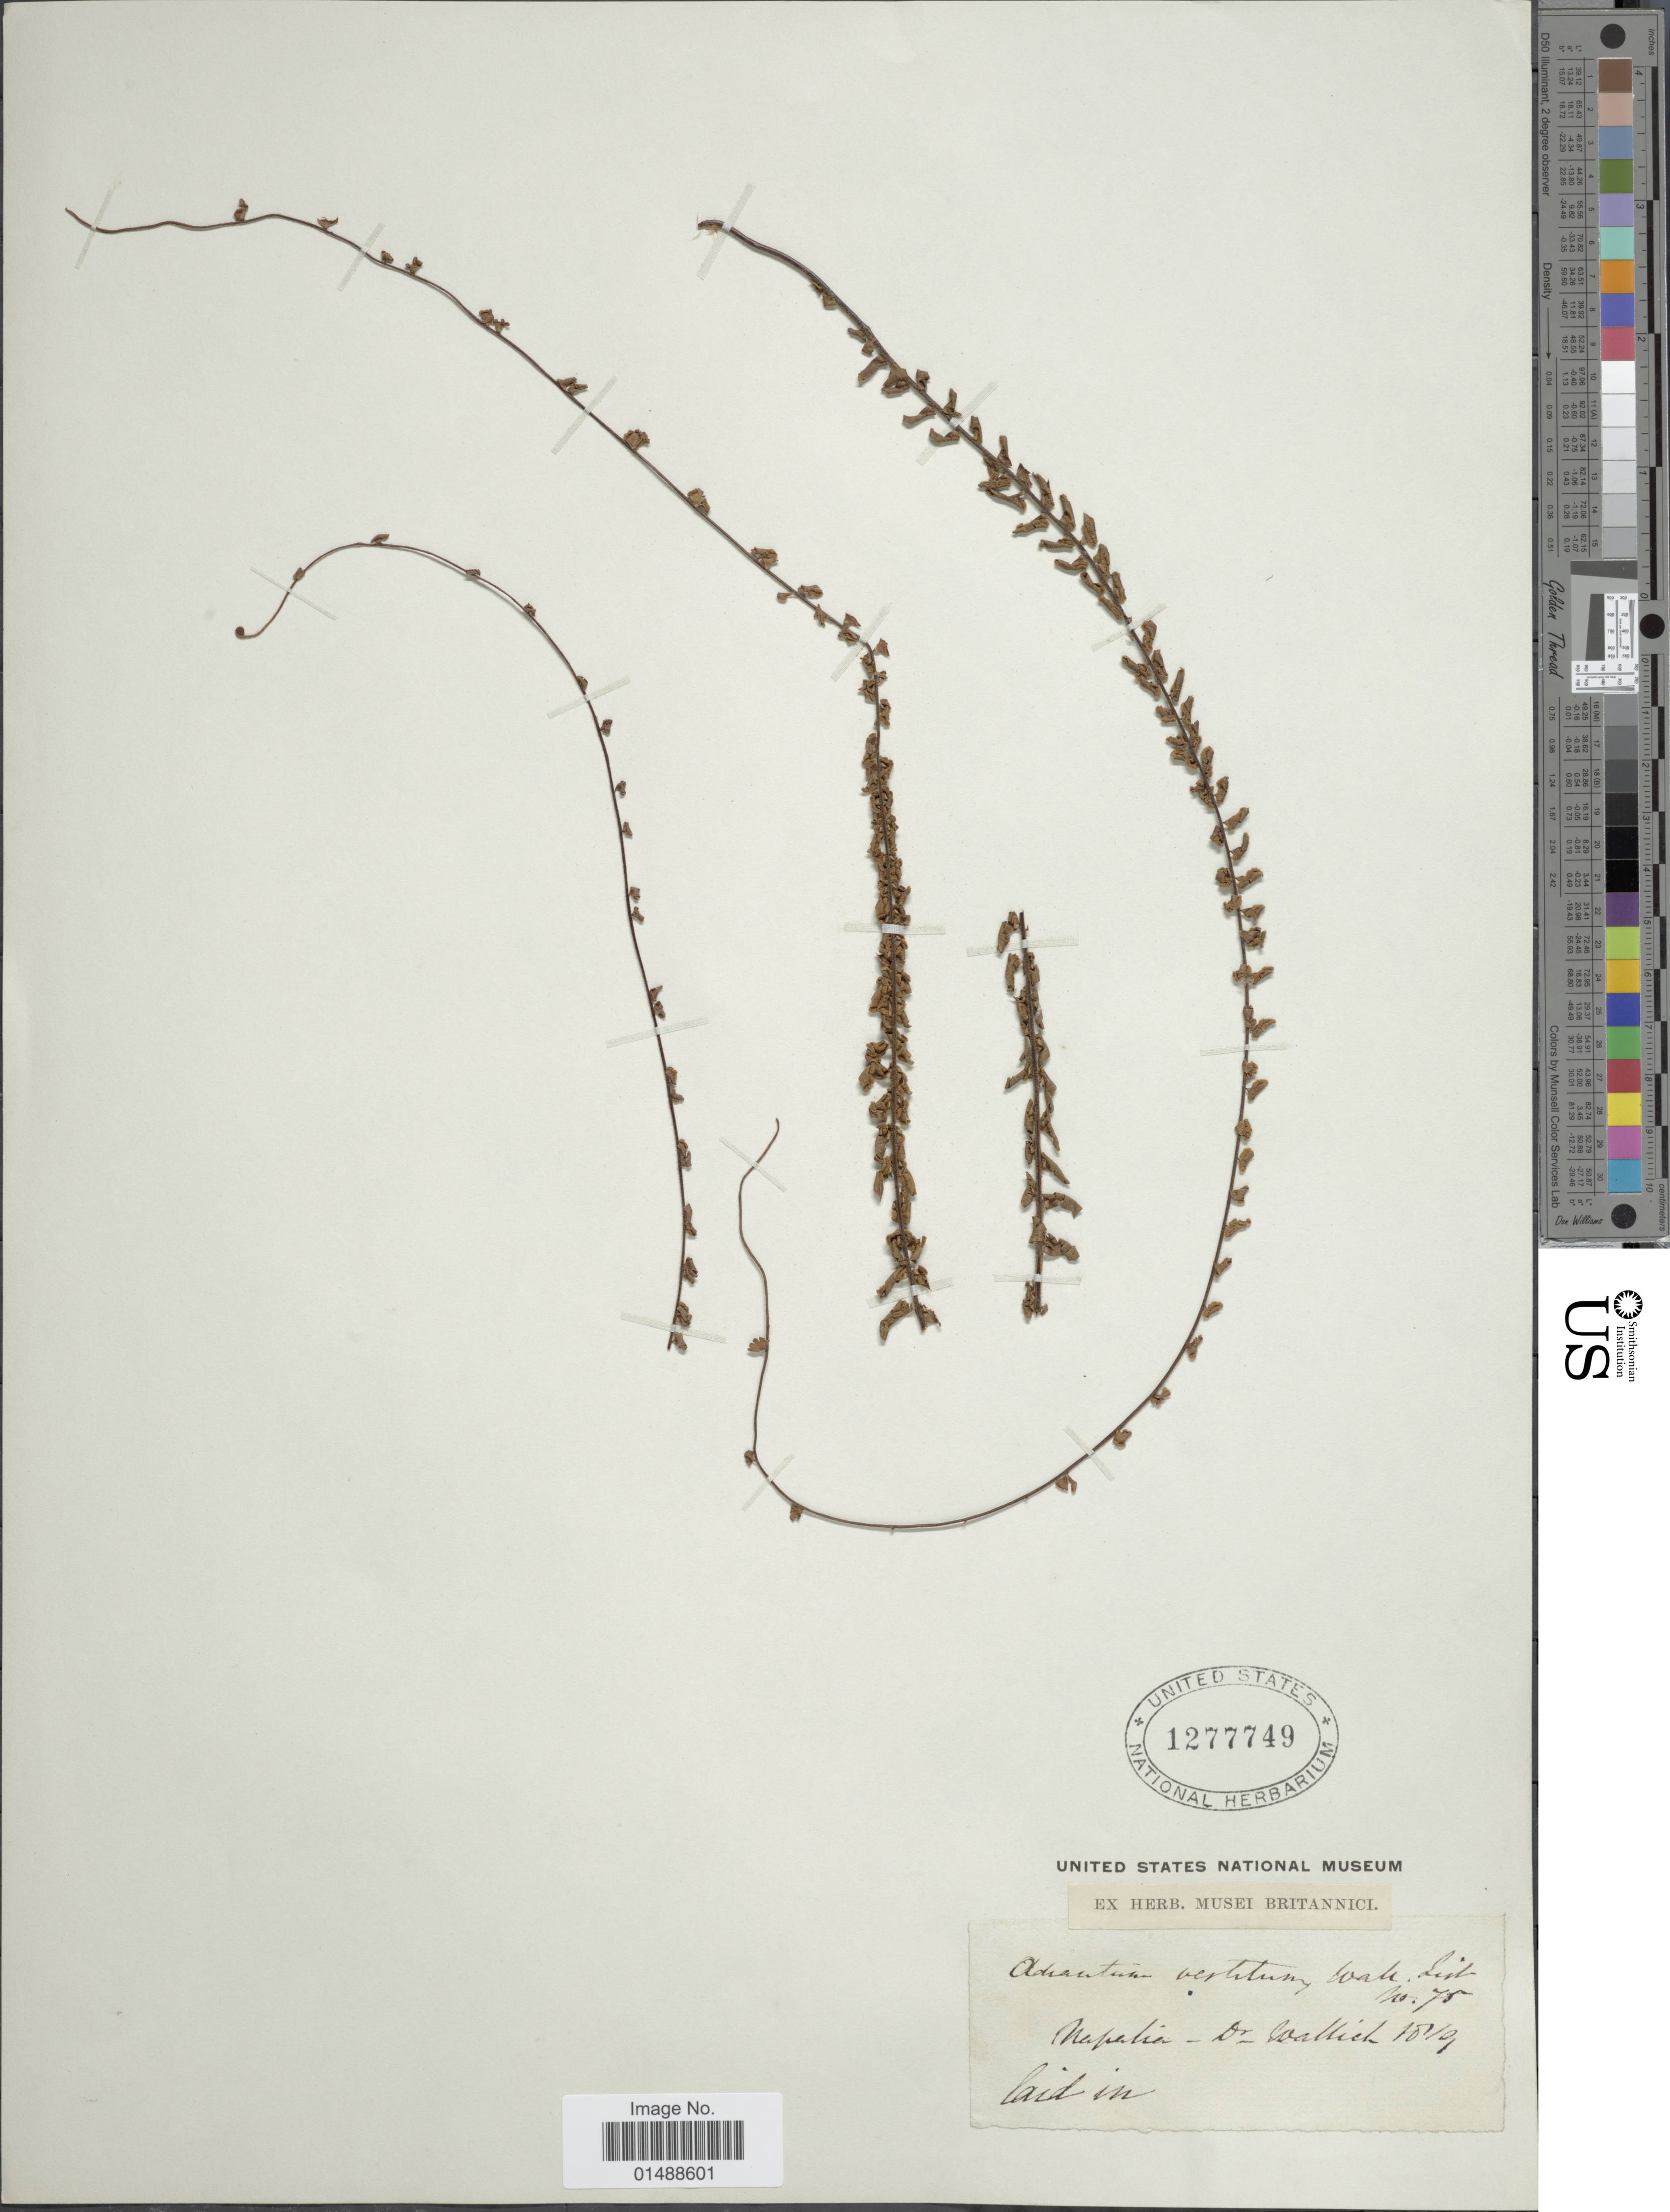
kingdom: Plantae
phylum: Tracheophyta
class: Polypodiopsida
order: Polypodiales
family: Pteridaceae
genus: Adiantum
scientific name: Adiantum incisum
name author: Forssk.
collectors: -- Wallich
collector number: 75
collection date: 1819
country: Nepal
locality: Nepalia.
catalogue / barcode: US 1277749